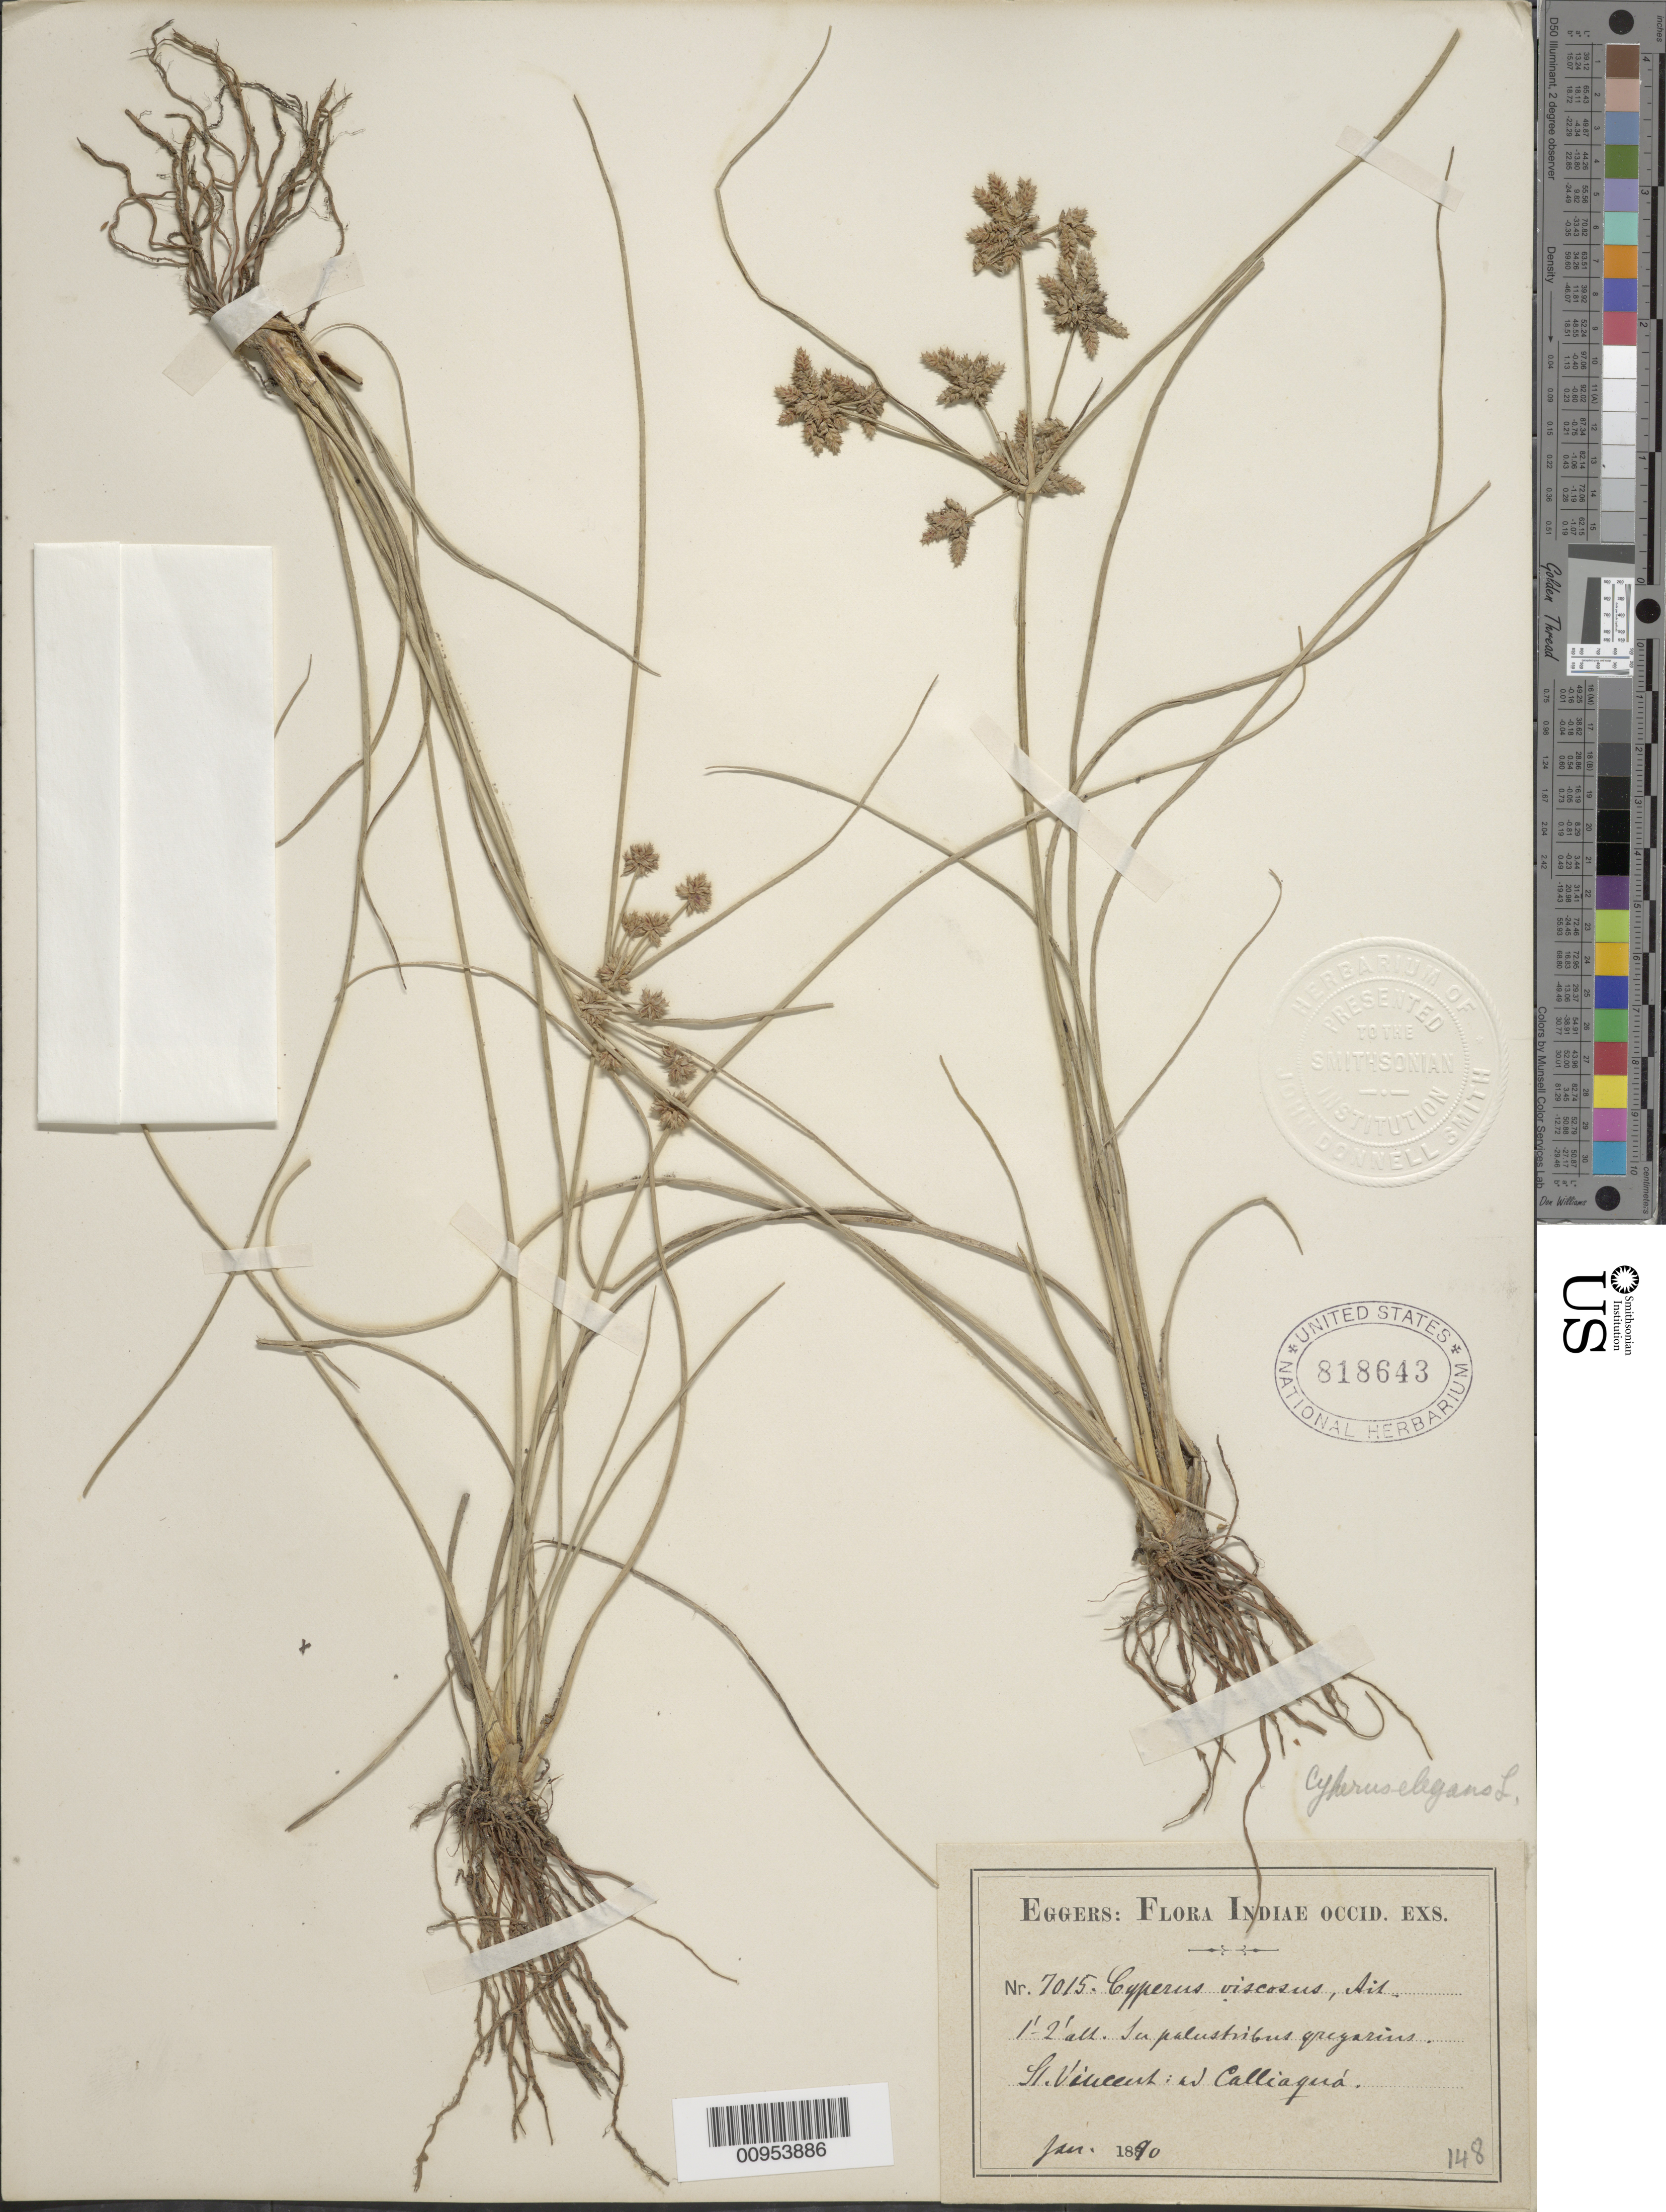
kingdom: Plantae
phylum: Tracheophyta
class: Liliopsida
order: Poales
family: Cyperaceae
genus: Cyperus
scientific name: Cyperus elegans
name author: L.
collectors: H. F. A. von Eggers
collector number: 7015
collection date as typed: Jan 1890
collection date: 1890-01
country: St. Vincent - Grenadines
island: St. Vincent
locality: Ad Calliaguá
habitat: In palustribus gregarius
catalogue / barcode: US 818643